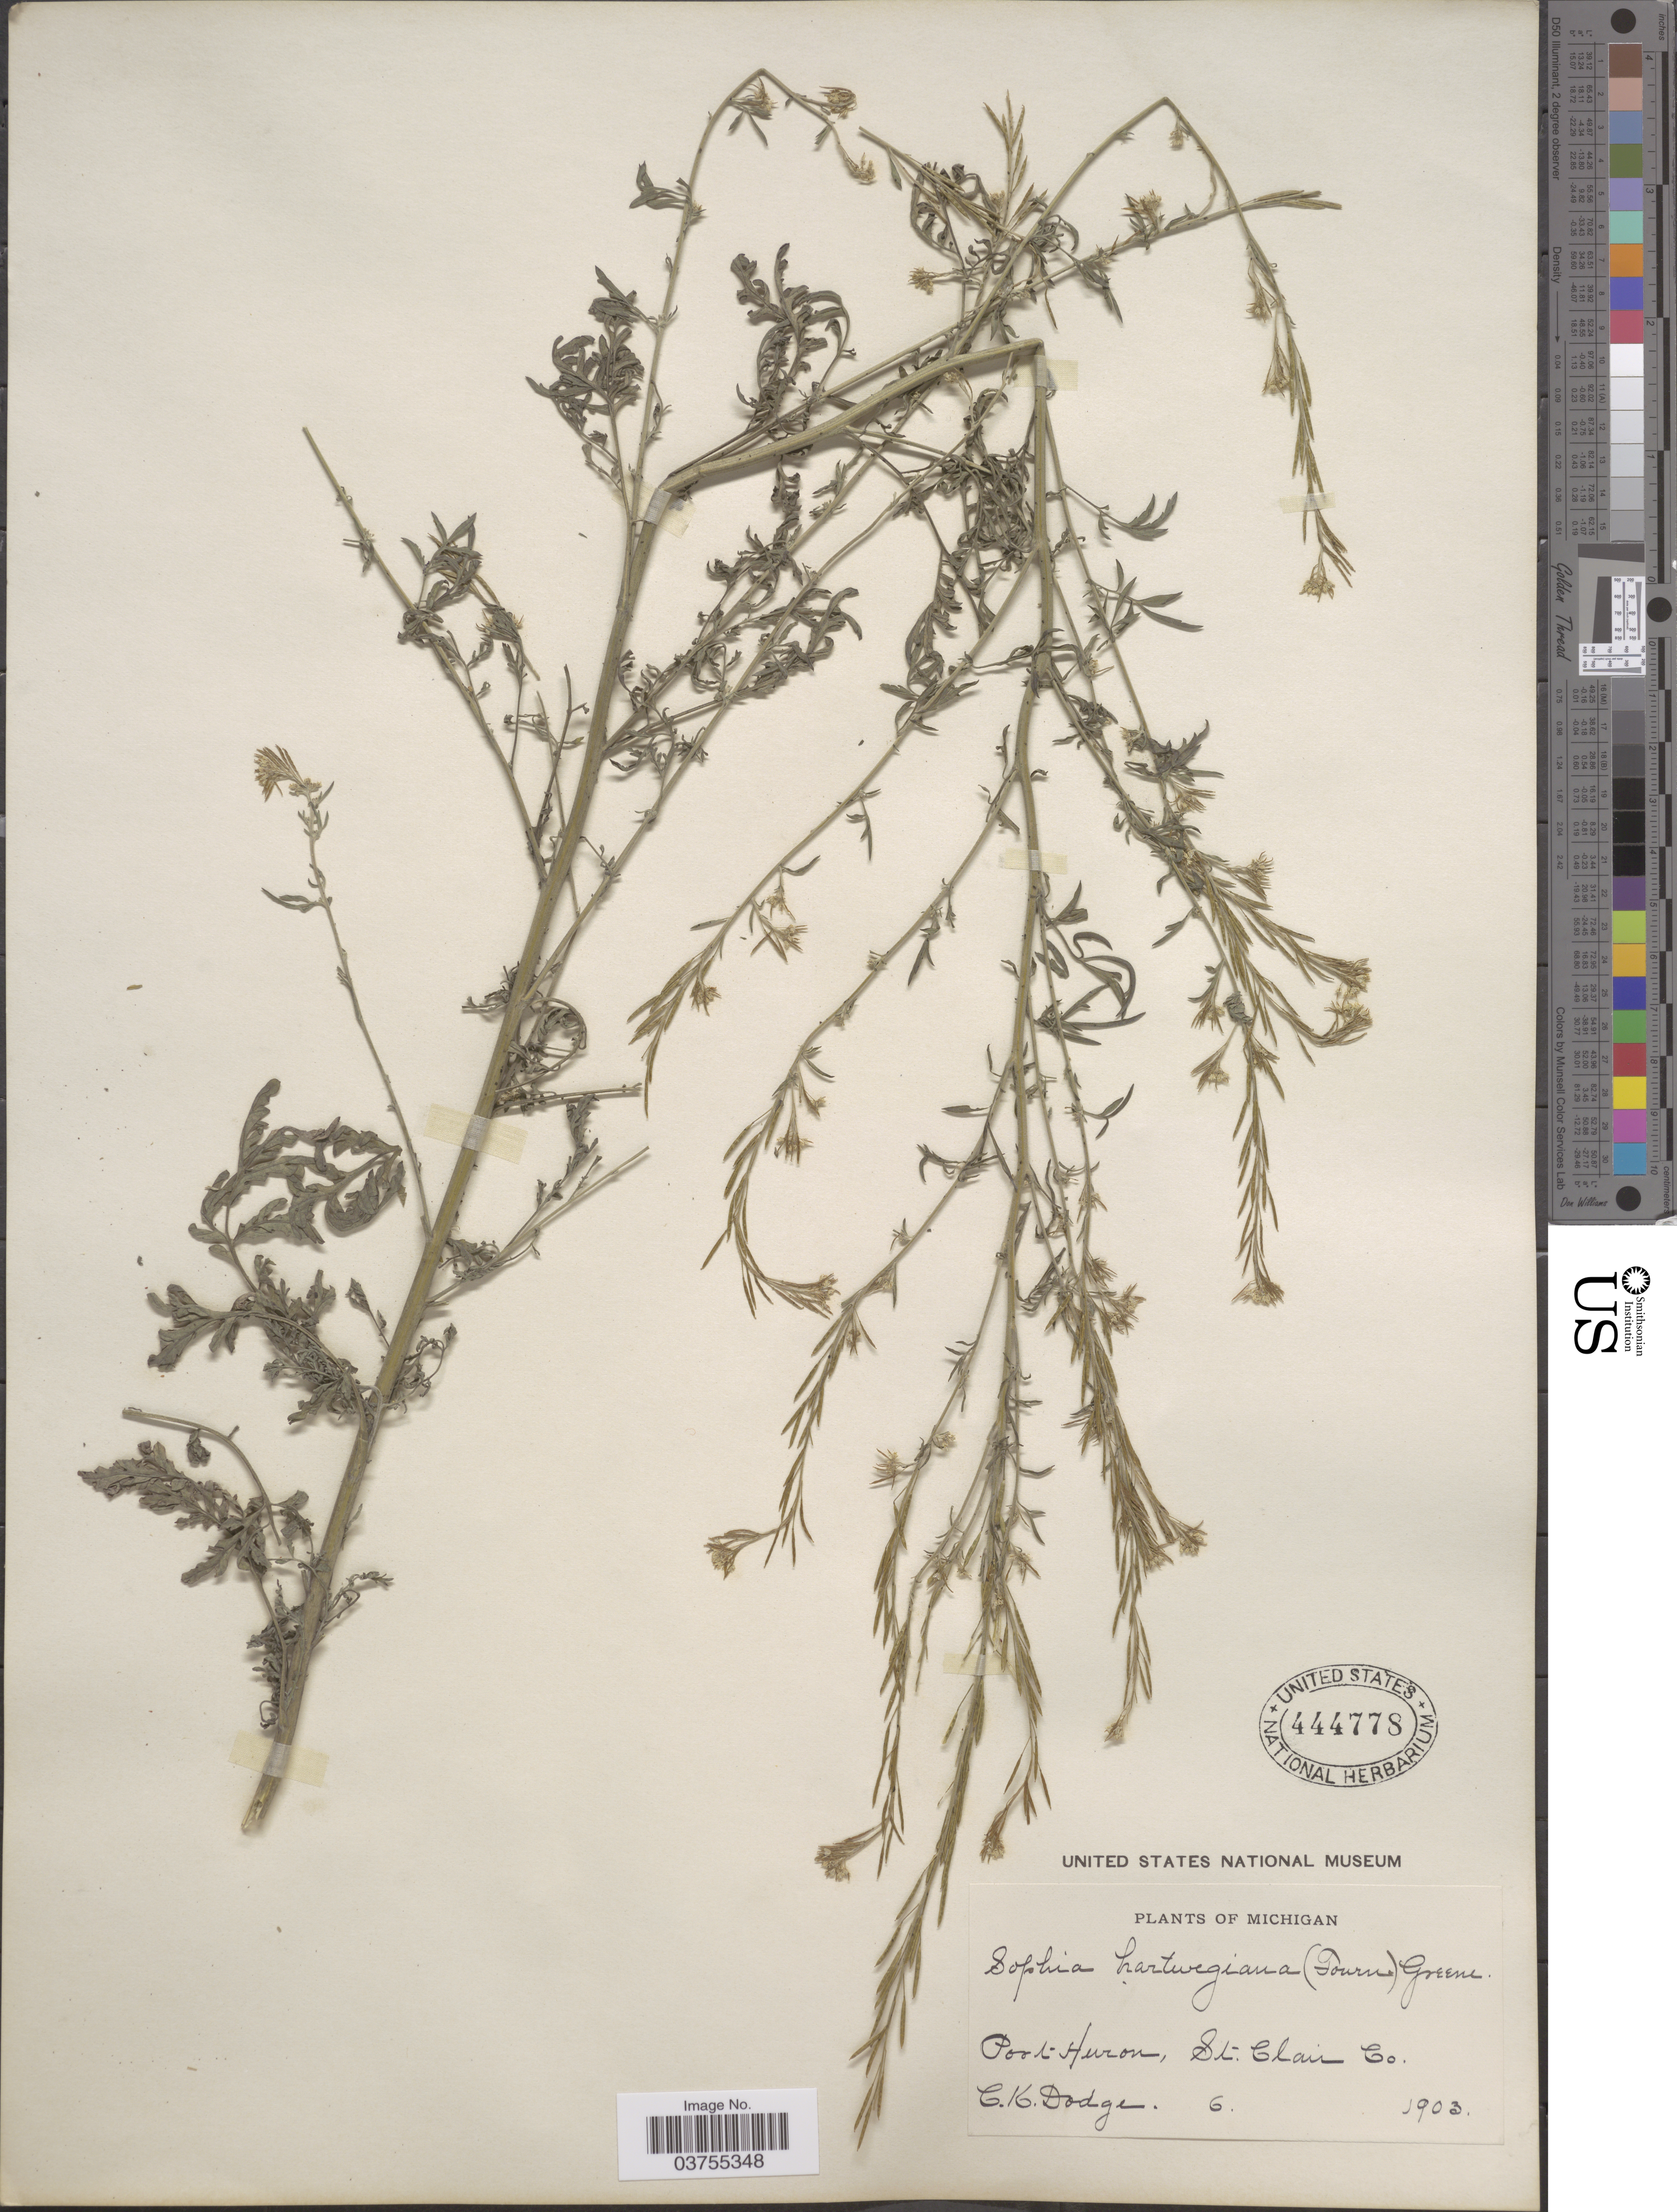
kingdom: Plantae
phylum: Tracheophyta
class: Magnoliopsida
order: Brassicales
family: Brassicaceae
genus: Descurainia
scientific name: Descurainia sp.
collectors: C. Dodge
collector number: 6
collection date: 1903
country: United States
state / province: Michigan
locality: Port Huron, St. Clair Co.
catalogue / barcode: US 444778